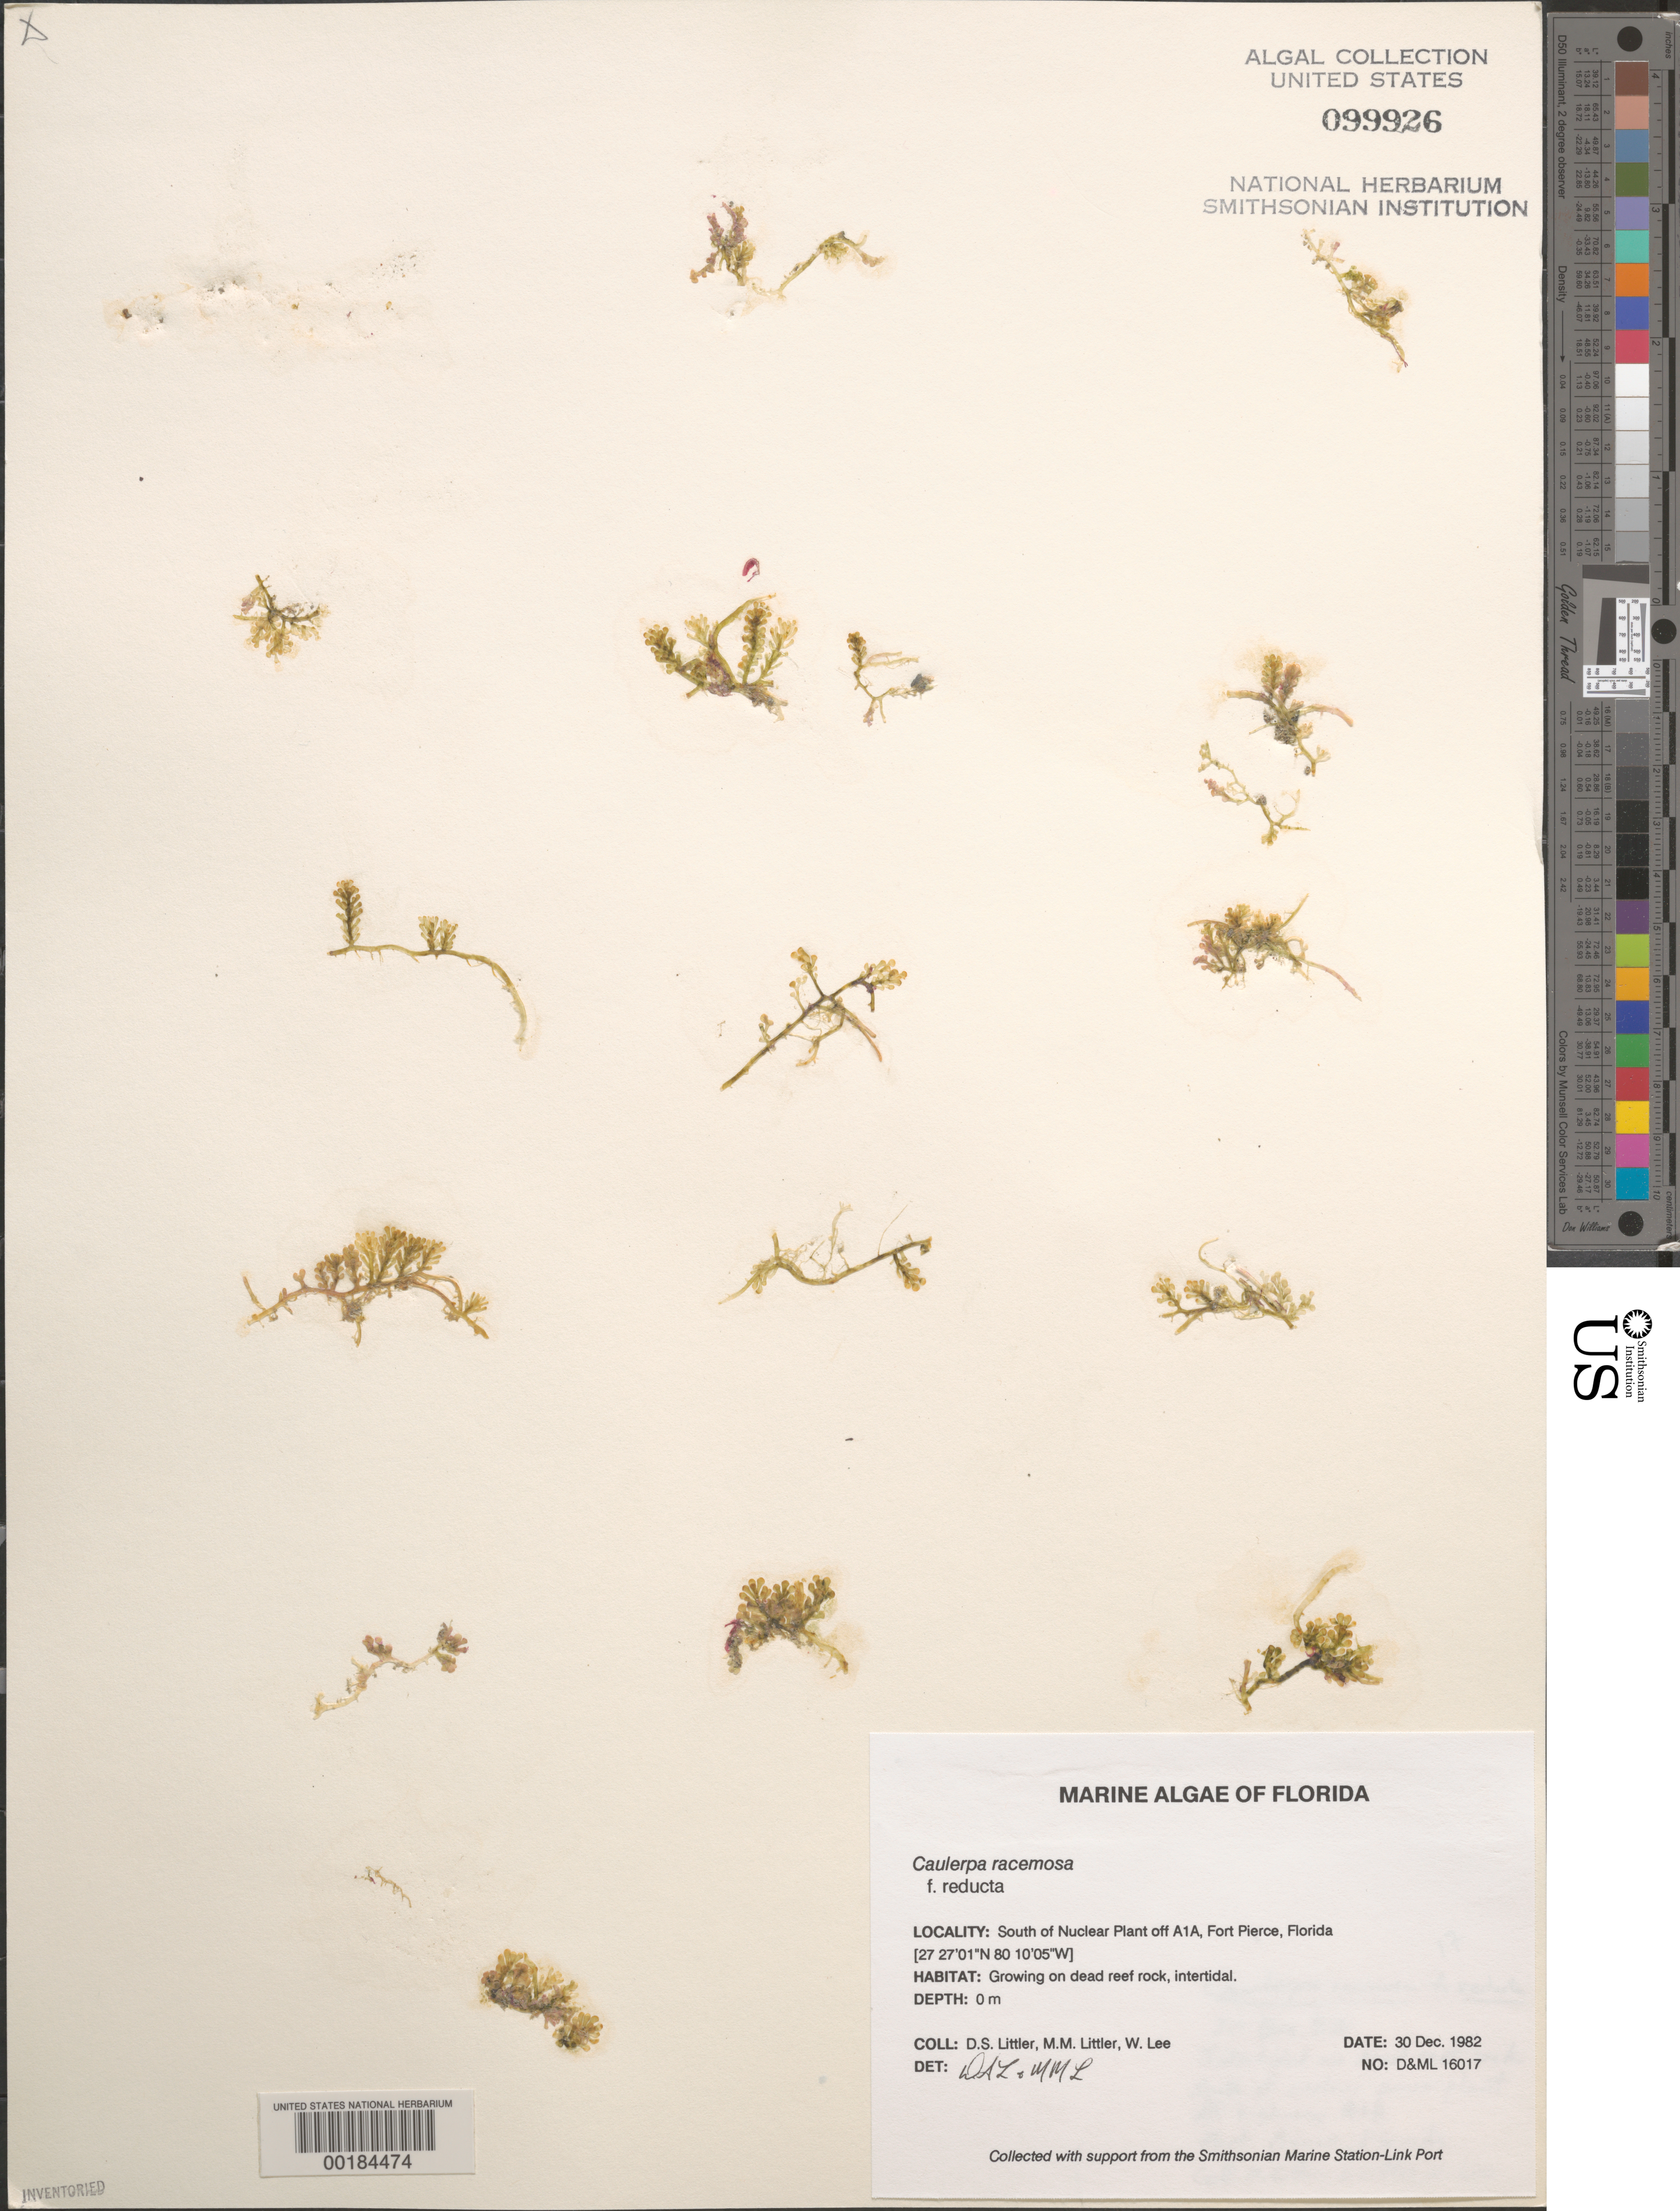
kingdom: Plantae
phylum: Chlorophyta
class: Ulvophyceae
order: Bryopsidales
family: Caulerpaceae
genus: Caulerpa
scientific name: Caulerpa racemosa f. reducta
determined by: Littler, D. S.; Littler, M. M.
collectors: D. S. Littler, M. M. Littler & W. Lee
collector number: D&ML 16017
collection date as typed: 30 Dec 1982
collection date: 1982-12-30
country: United States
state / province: Florida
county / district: Saint Lucie County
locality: Fort Pierce, south of nuclear plant off US Route A1A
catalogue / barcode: US 99926